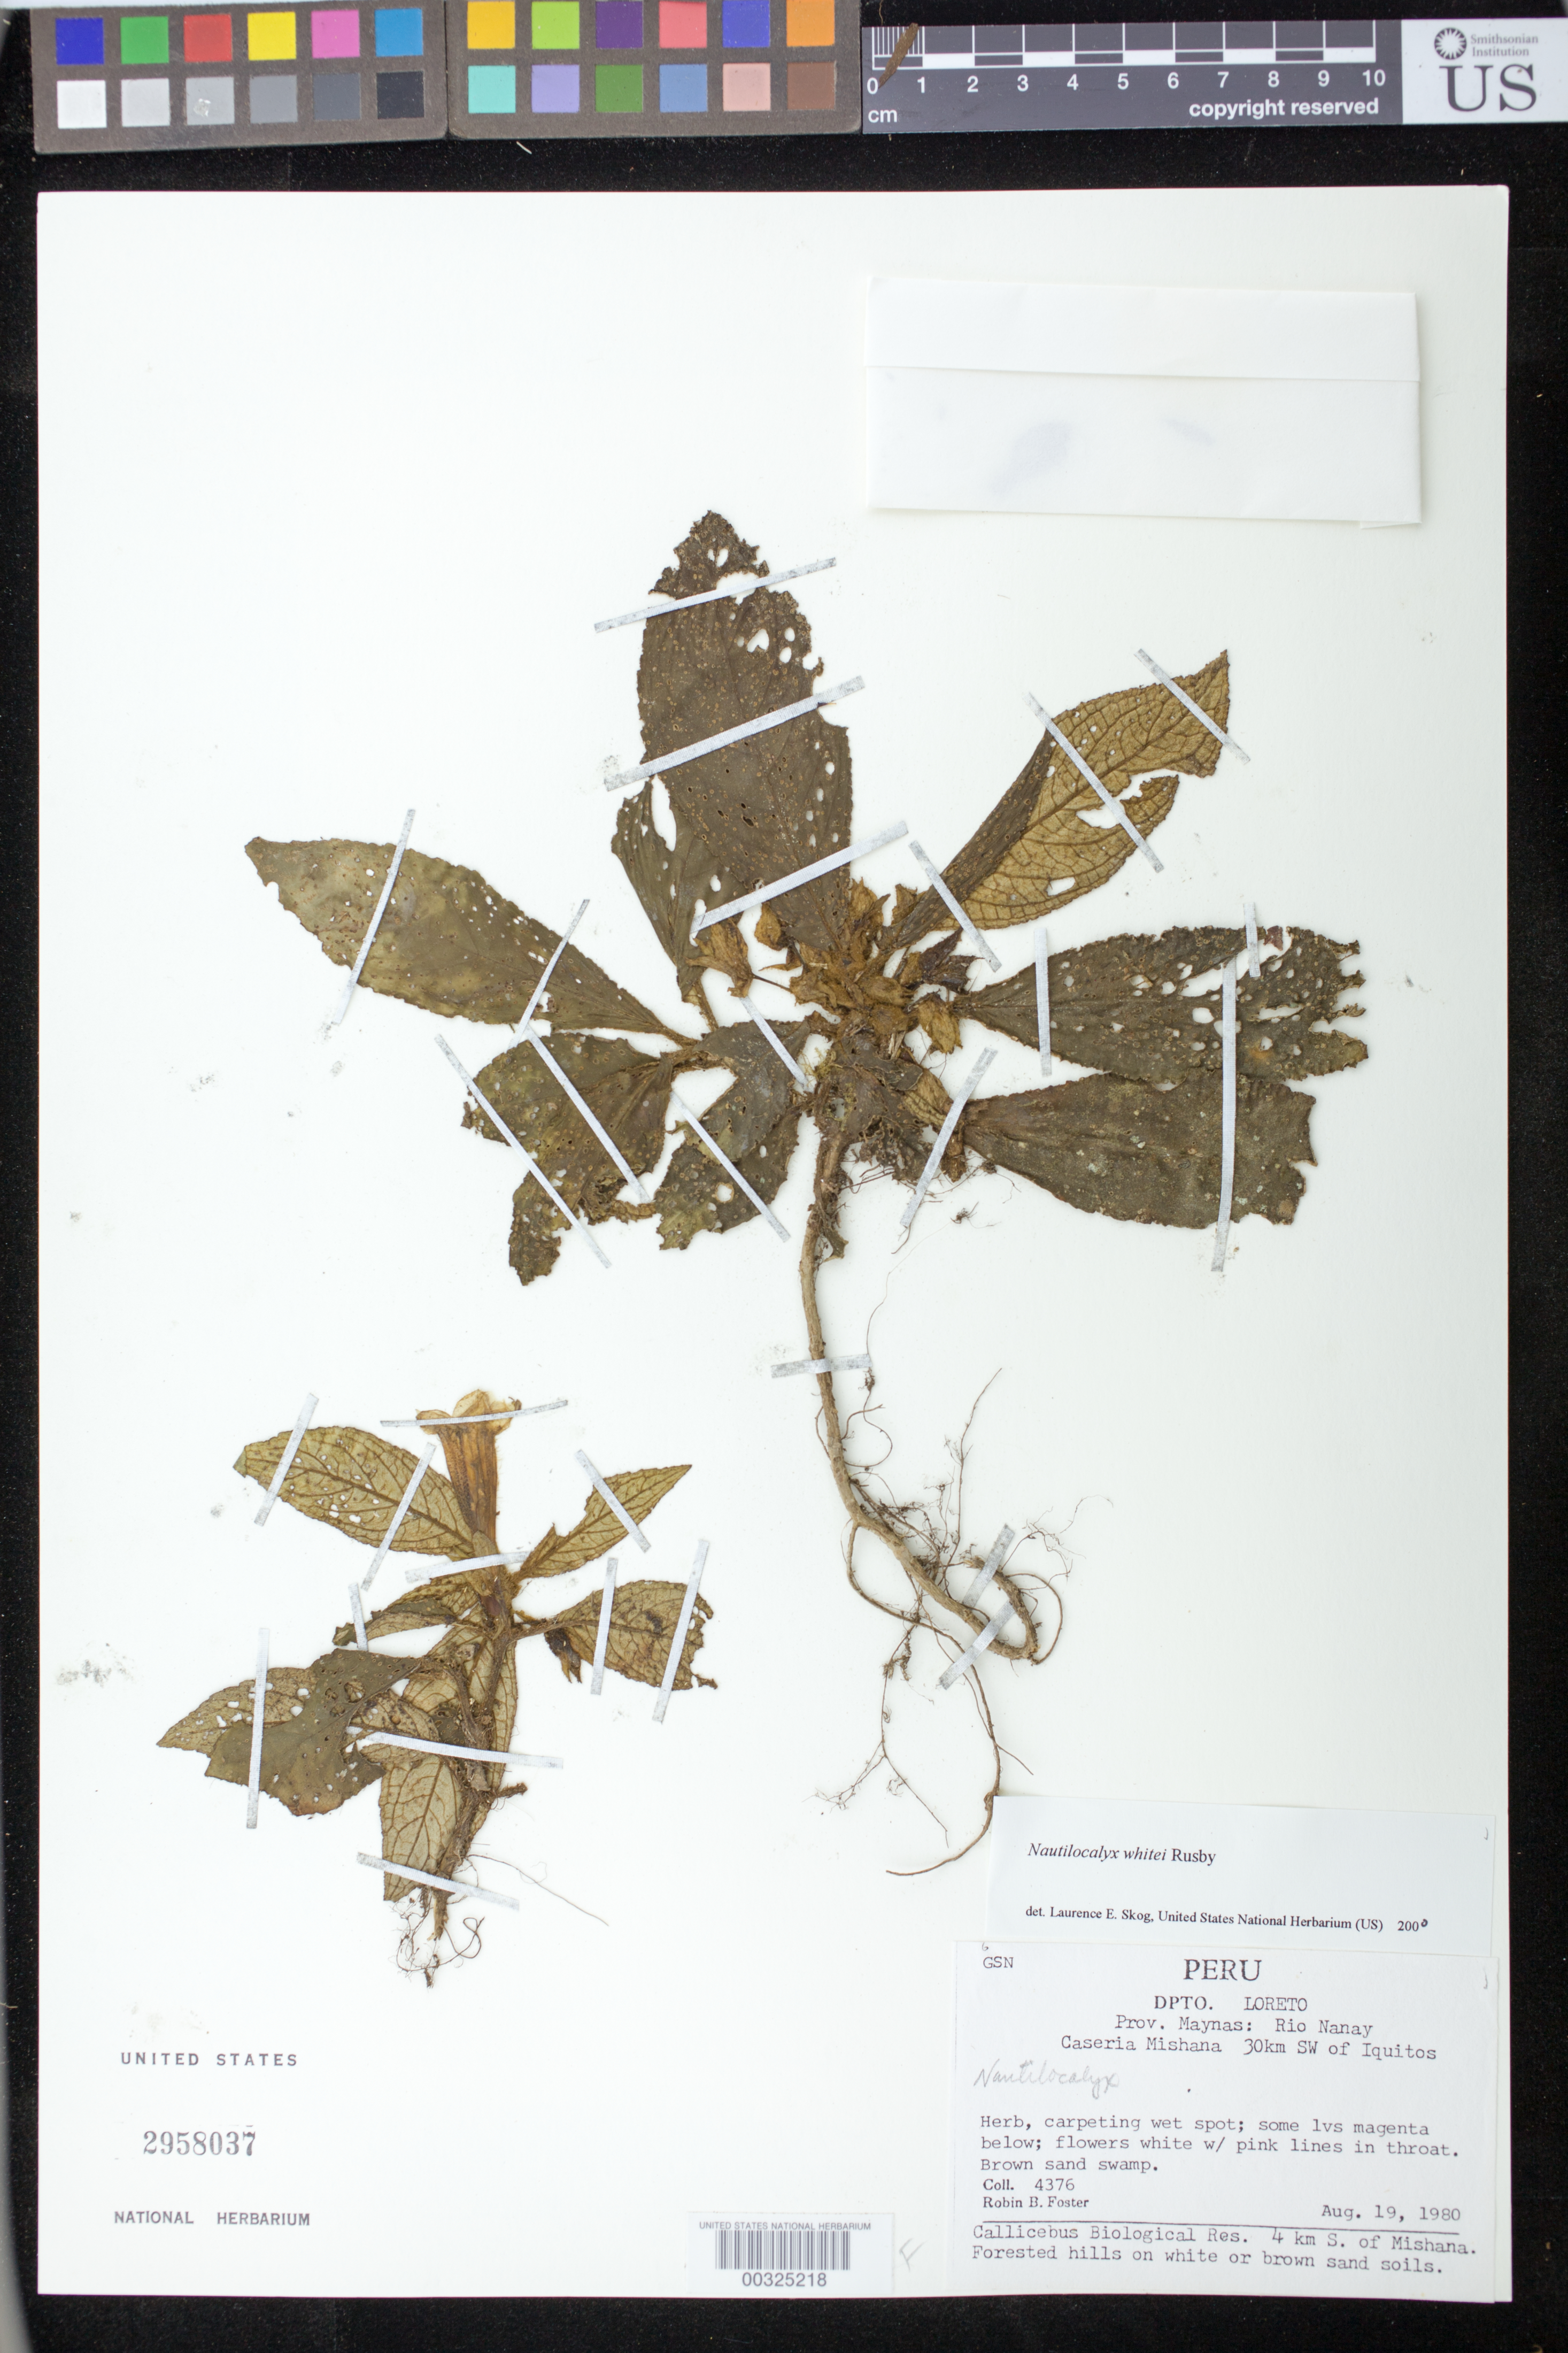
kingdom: Plantae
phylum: Tracheophyta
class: Magnoliopsida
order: Lamiales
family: Gesneriaceae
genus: Nautilocalyx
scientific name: Nautilocalyx whitei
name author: Rusby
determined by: Skog, Laurence E.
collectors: R. B. Foster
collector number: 4376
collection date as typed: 19 Aug 1980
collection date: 1980-08-19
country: Peru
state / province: Loreto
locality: Prov. Maynas; Rio Nanay, Caseria Mishana, 30 km SW of Iquitos; Callecibus Biological Res. 4 km S of Mishana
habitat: Forested hills on white or brown sand soils; brown sand swamp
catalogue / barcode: US 2958037